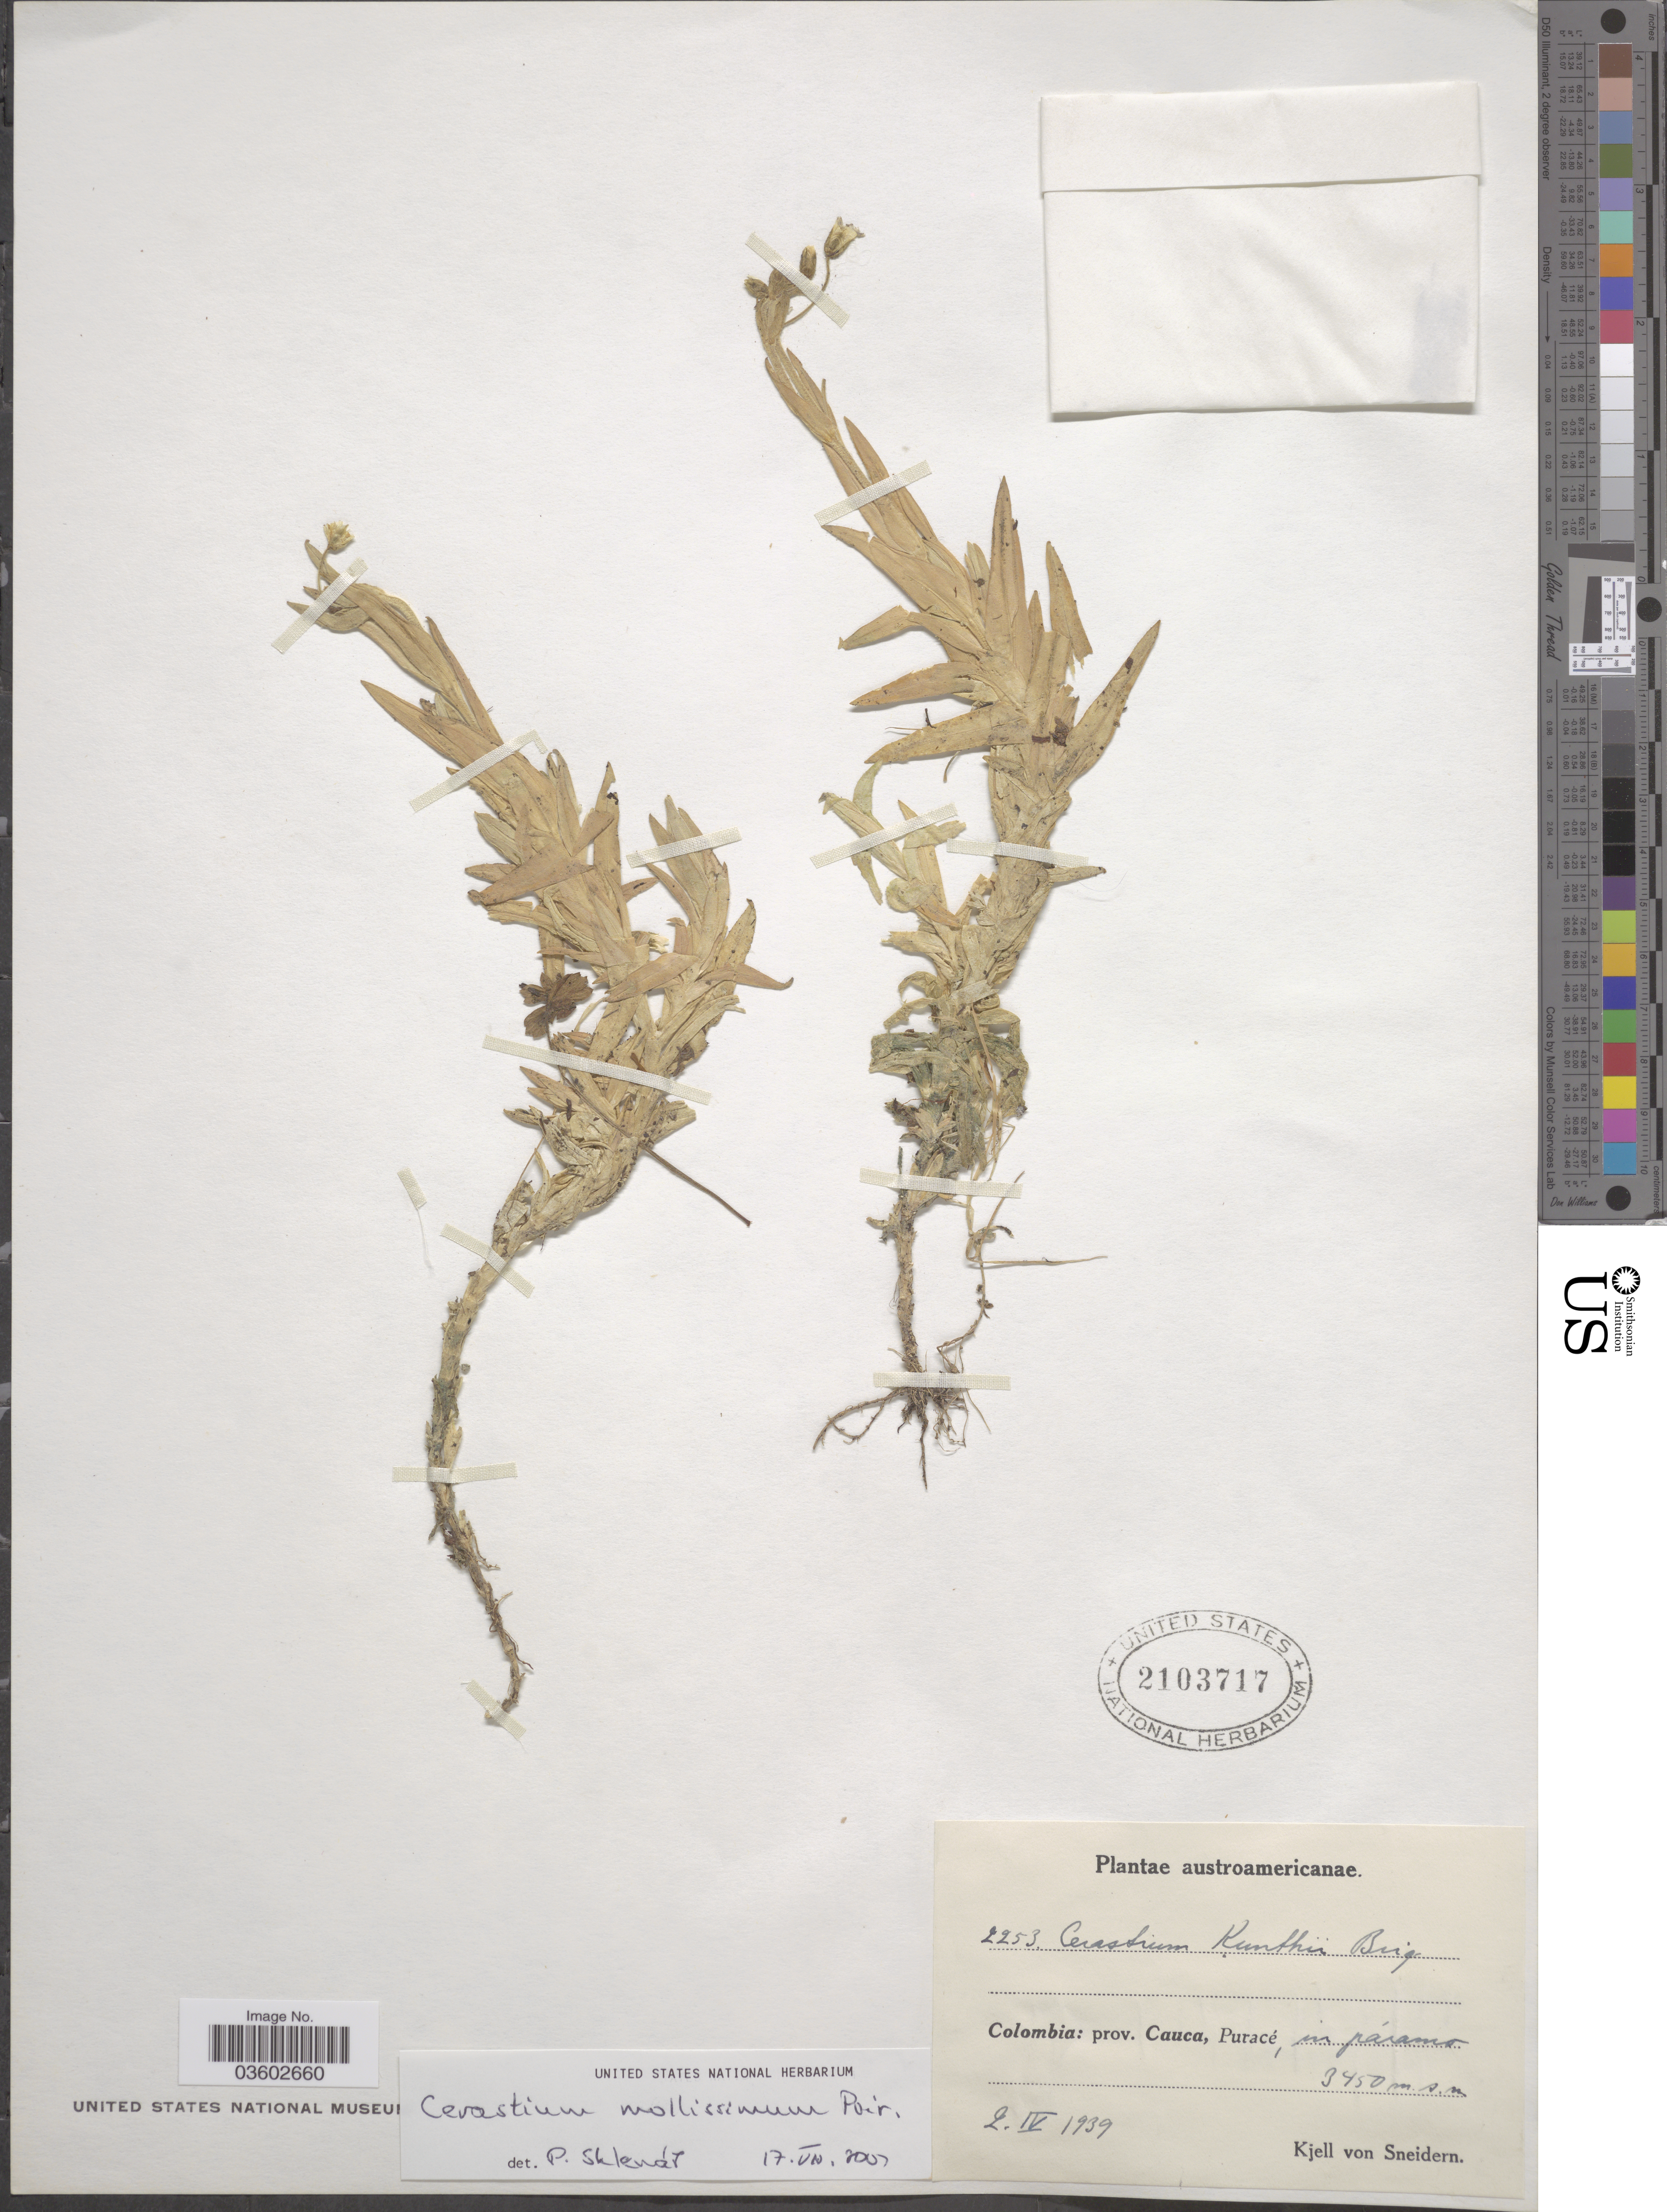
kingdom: Plantae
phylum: Tracheophyta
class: Magnoliopsida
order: Caryophyllales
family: Caryophyllaceae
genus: Cerastium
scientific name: Cerastium mollissimum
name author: Poir.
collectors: K. von Sneidern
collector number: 2253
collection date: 1939-04-02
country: Colombia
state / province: Cauca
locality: Austroamericanae. Puracé, in páramo.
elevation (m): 3450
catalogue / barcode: US 2103717